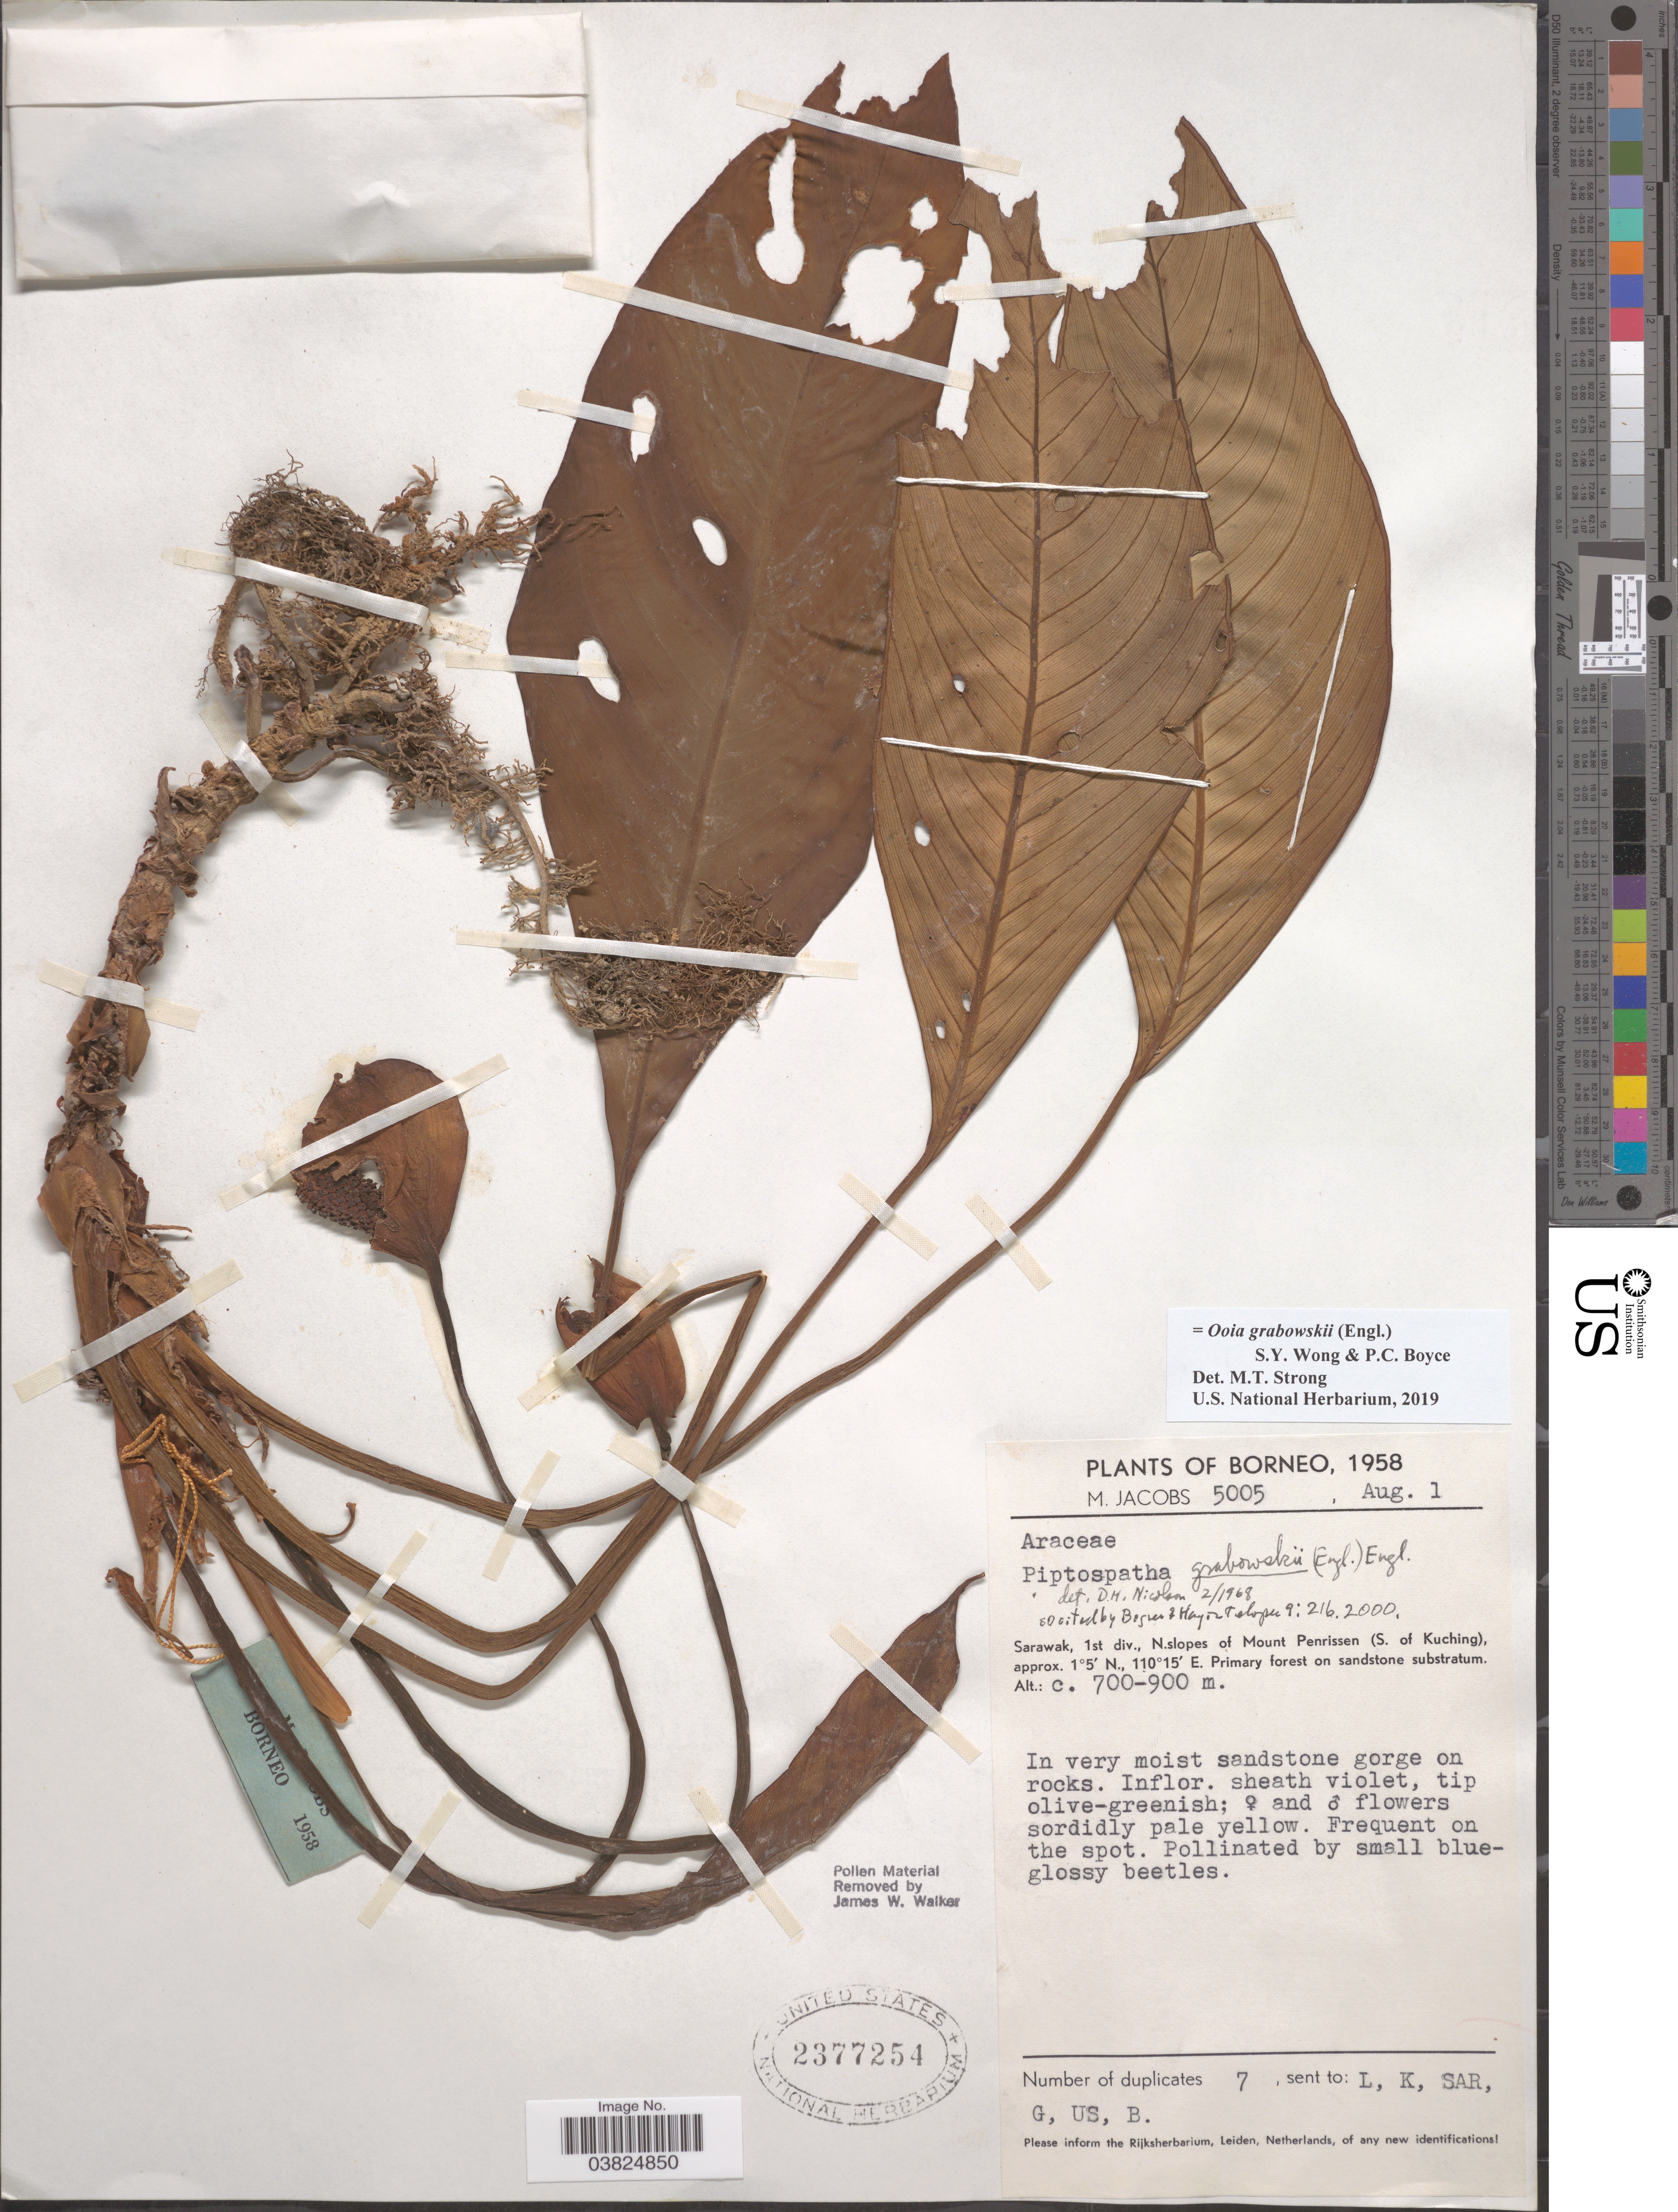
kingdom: Plantae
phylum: Tracheophyta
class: Liliopsida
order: Alismatales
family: Araceae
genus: Ooia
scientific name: Ooia grabowskii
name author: (Engl.) S.Y. Wong & P.C. Boyce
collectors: M. Jacobs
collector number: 5005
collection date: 1958-08-01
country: Malaysia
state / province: Sarawak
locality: Borneo. 1st div., N. slopes of Mount Penrissen (S. of Kuching).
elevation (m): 700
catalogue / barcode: US 2377254